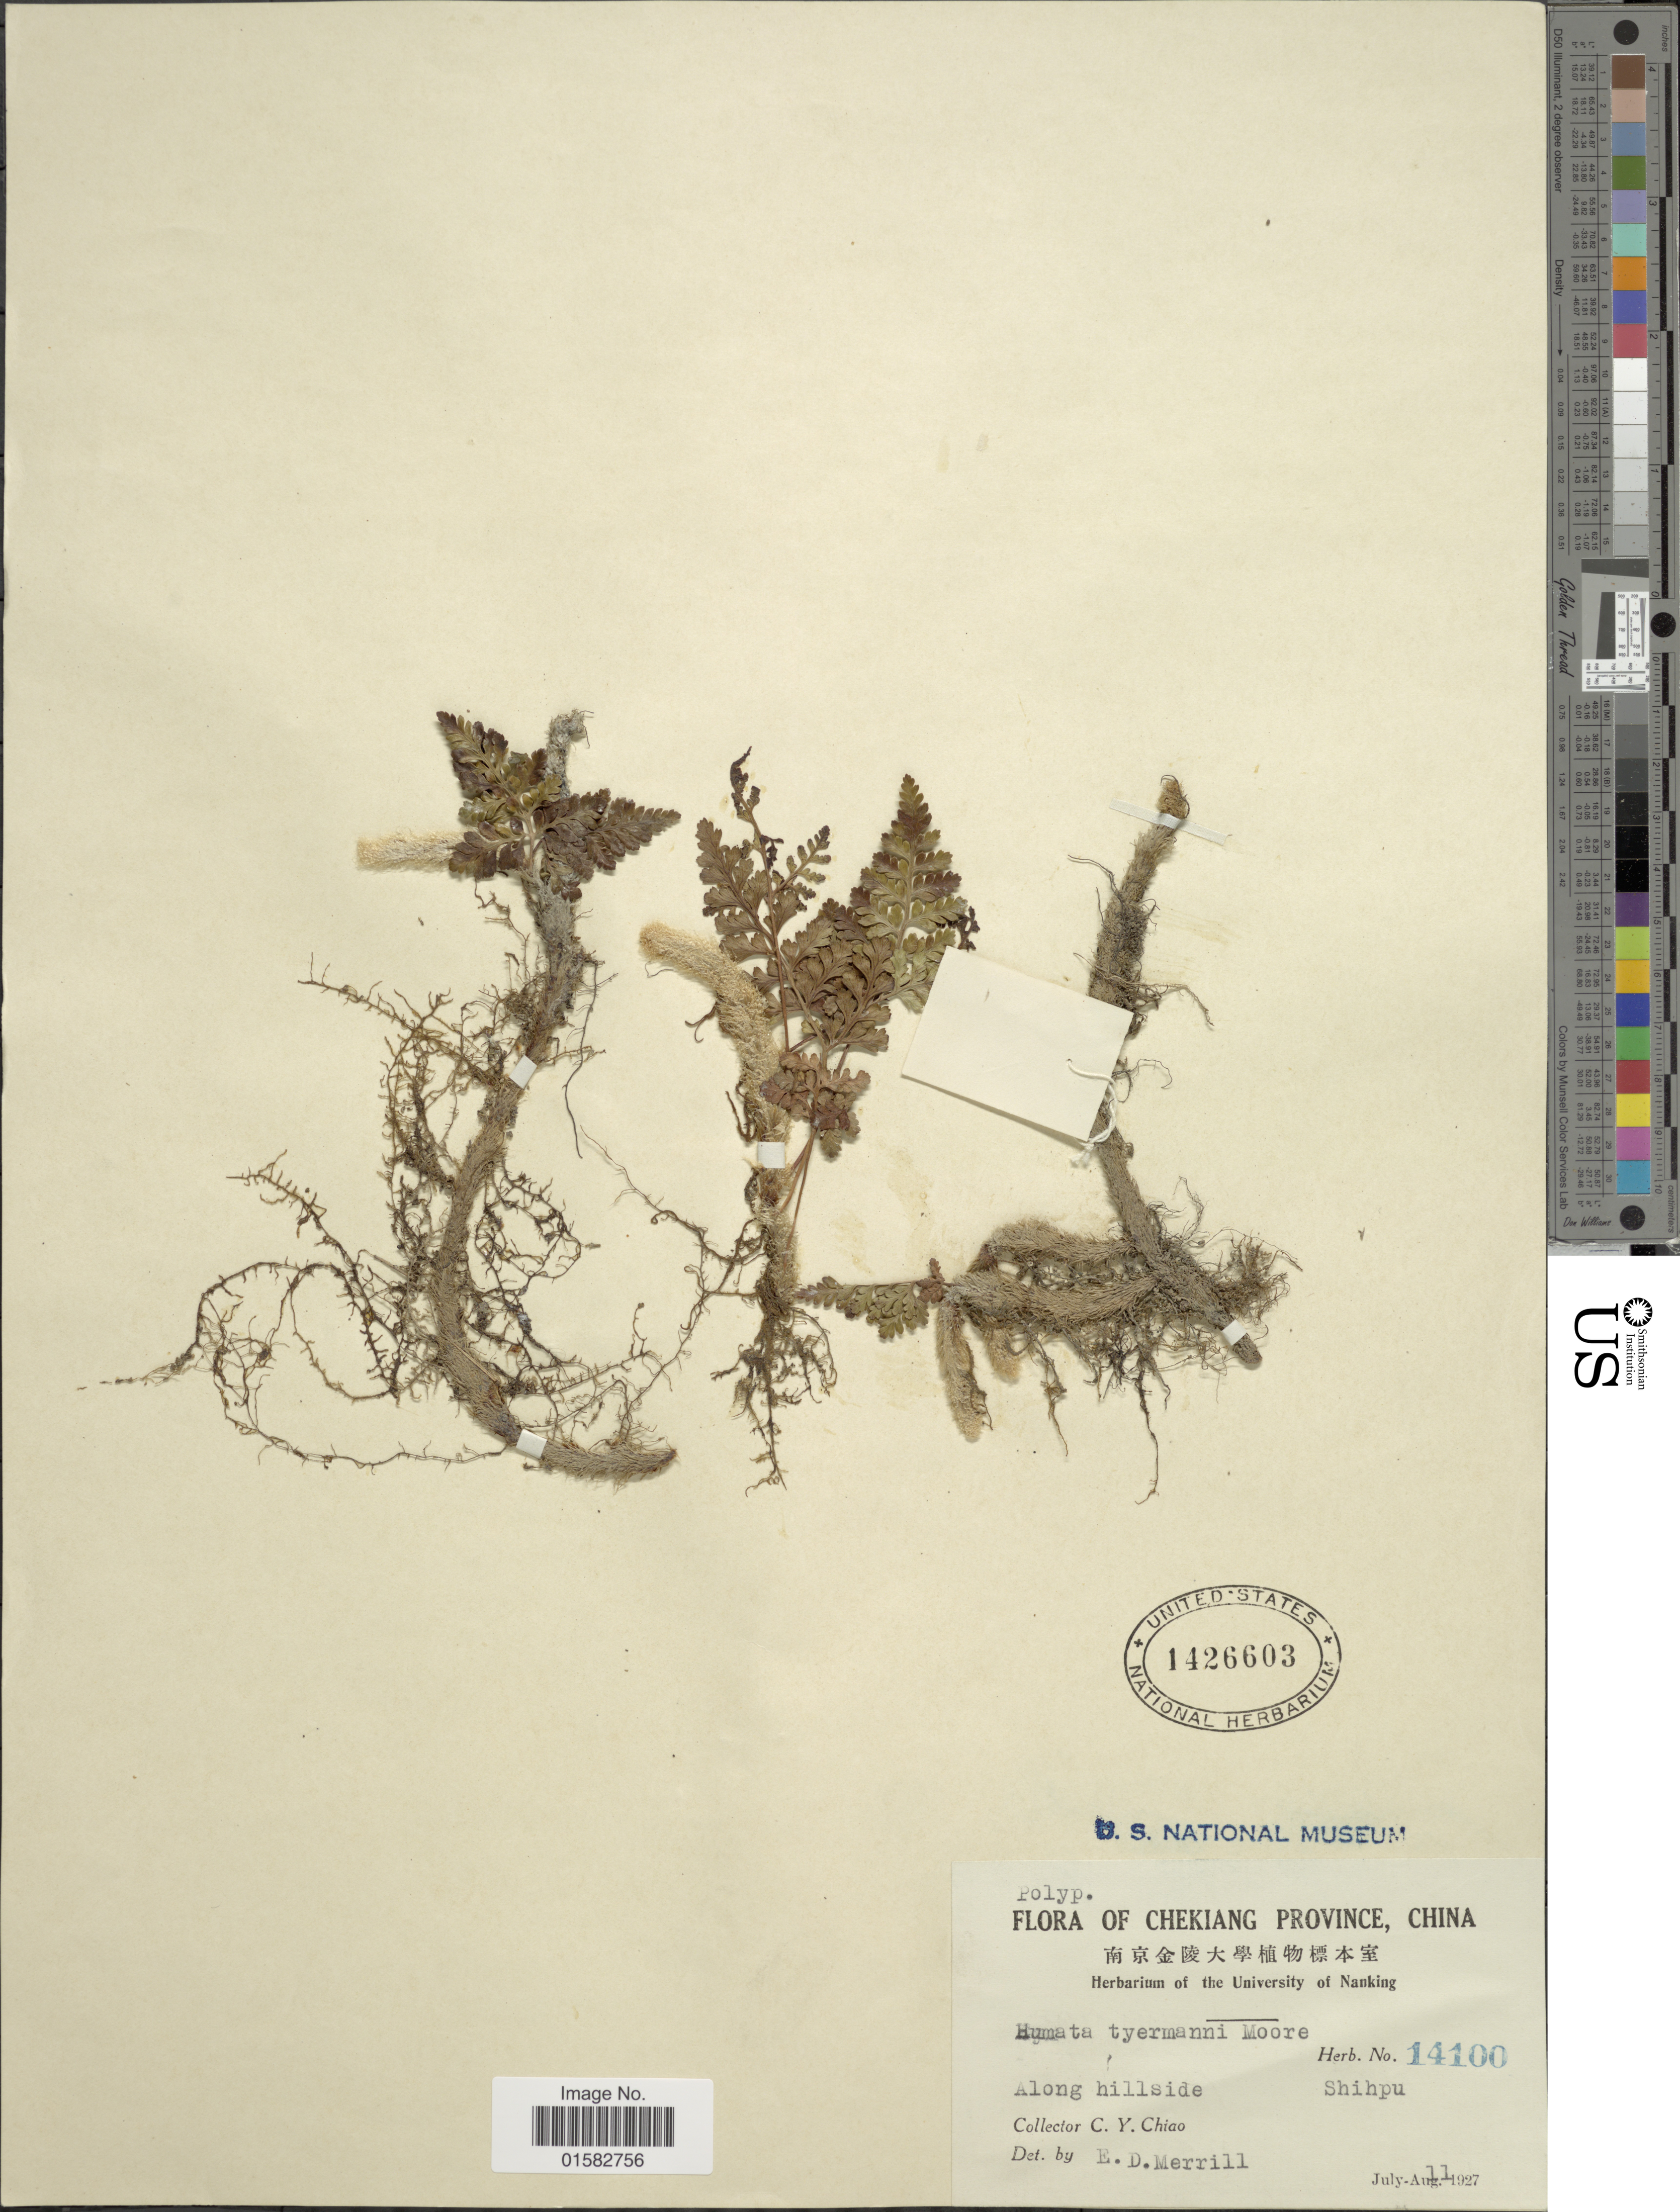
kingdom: Plantae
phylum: Tracheophyta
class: Polypodiopsida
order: Polypodiales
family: Davalliaceae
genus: Davallia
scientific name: Davallia griffithiana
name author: Hook.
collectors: C. Y. Chiao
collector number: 14100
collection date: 1927-07-11/1927-08-11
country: China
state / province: Zhejiang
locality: Chekiang Province, Along Hillside Shihpu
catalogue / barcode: US 1426603